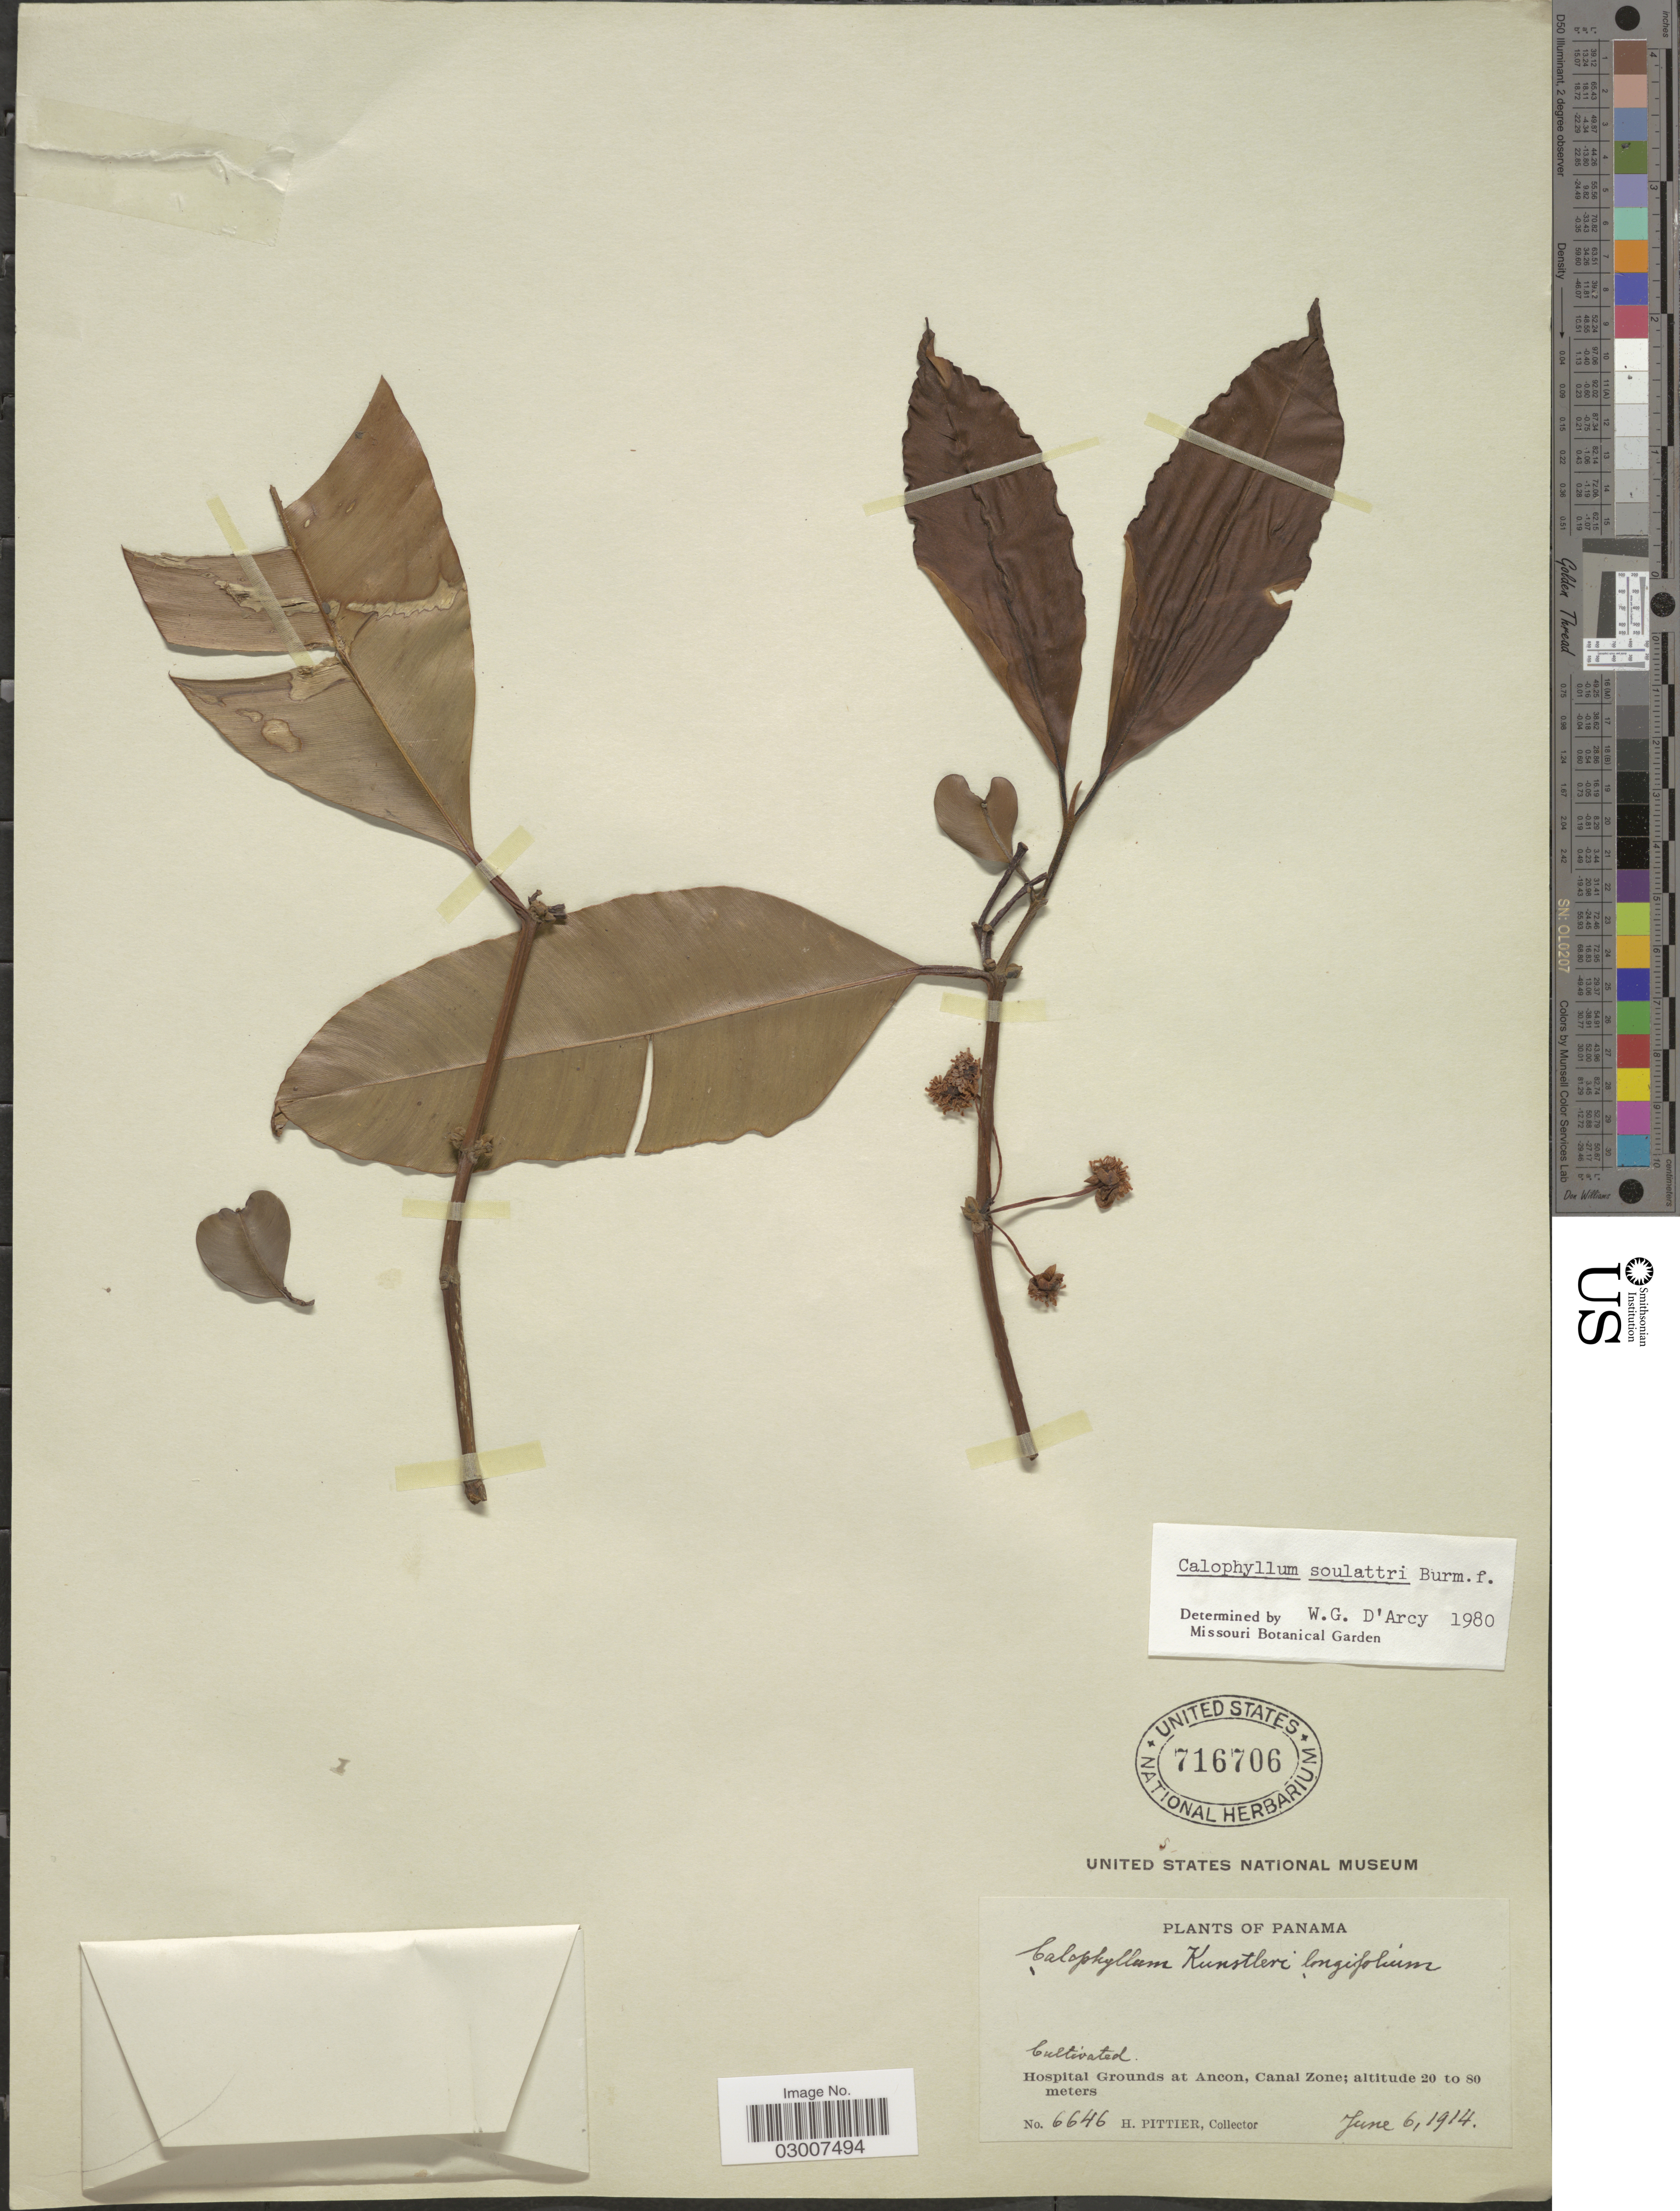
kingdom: Plantae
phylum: Tracheophyta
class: Magnoliopsida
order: Malpighiales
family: Calophyllaceae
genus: Calophyllum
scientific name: Calophyllum soulattri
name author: Burm. f.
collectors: H. F. Pittier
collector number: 6646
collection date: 1914-06-06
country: Panama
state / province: Colón / Panamá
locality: Hospital Grounds at Ancon, Canal Zone.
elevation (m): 20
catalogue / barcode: US 716706